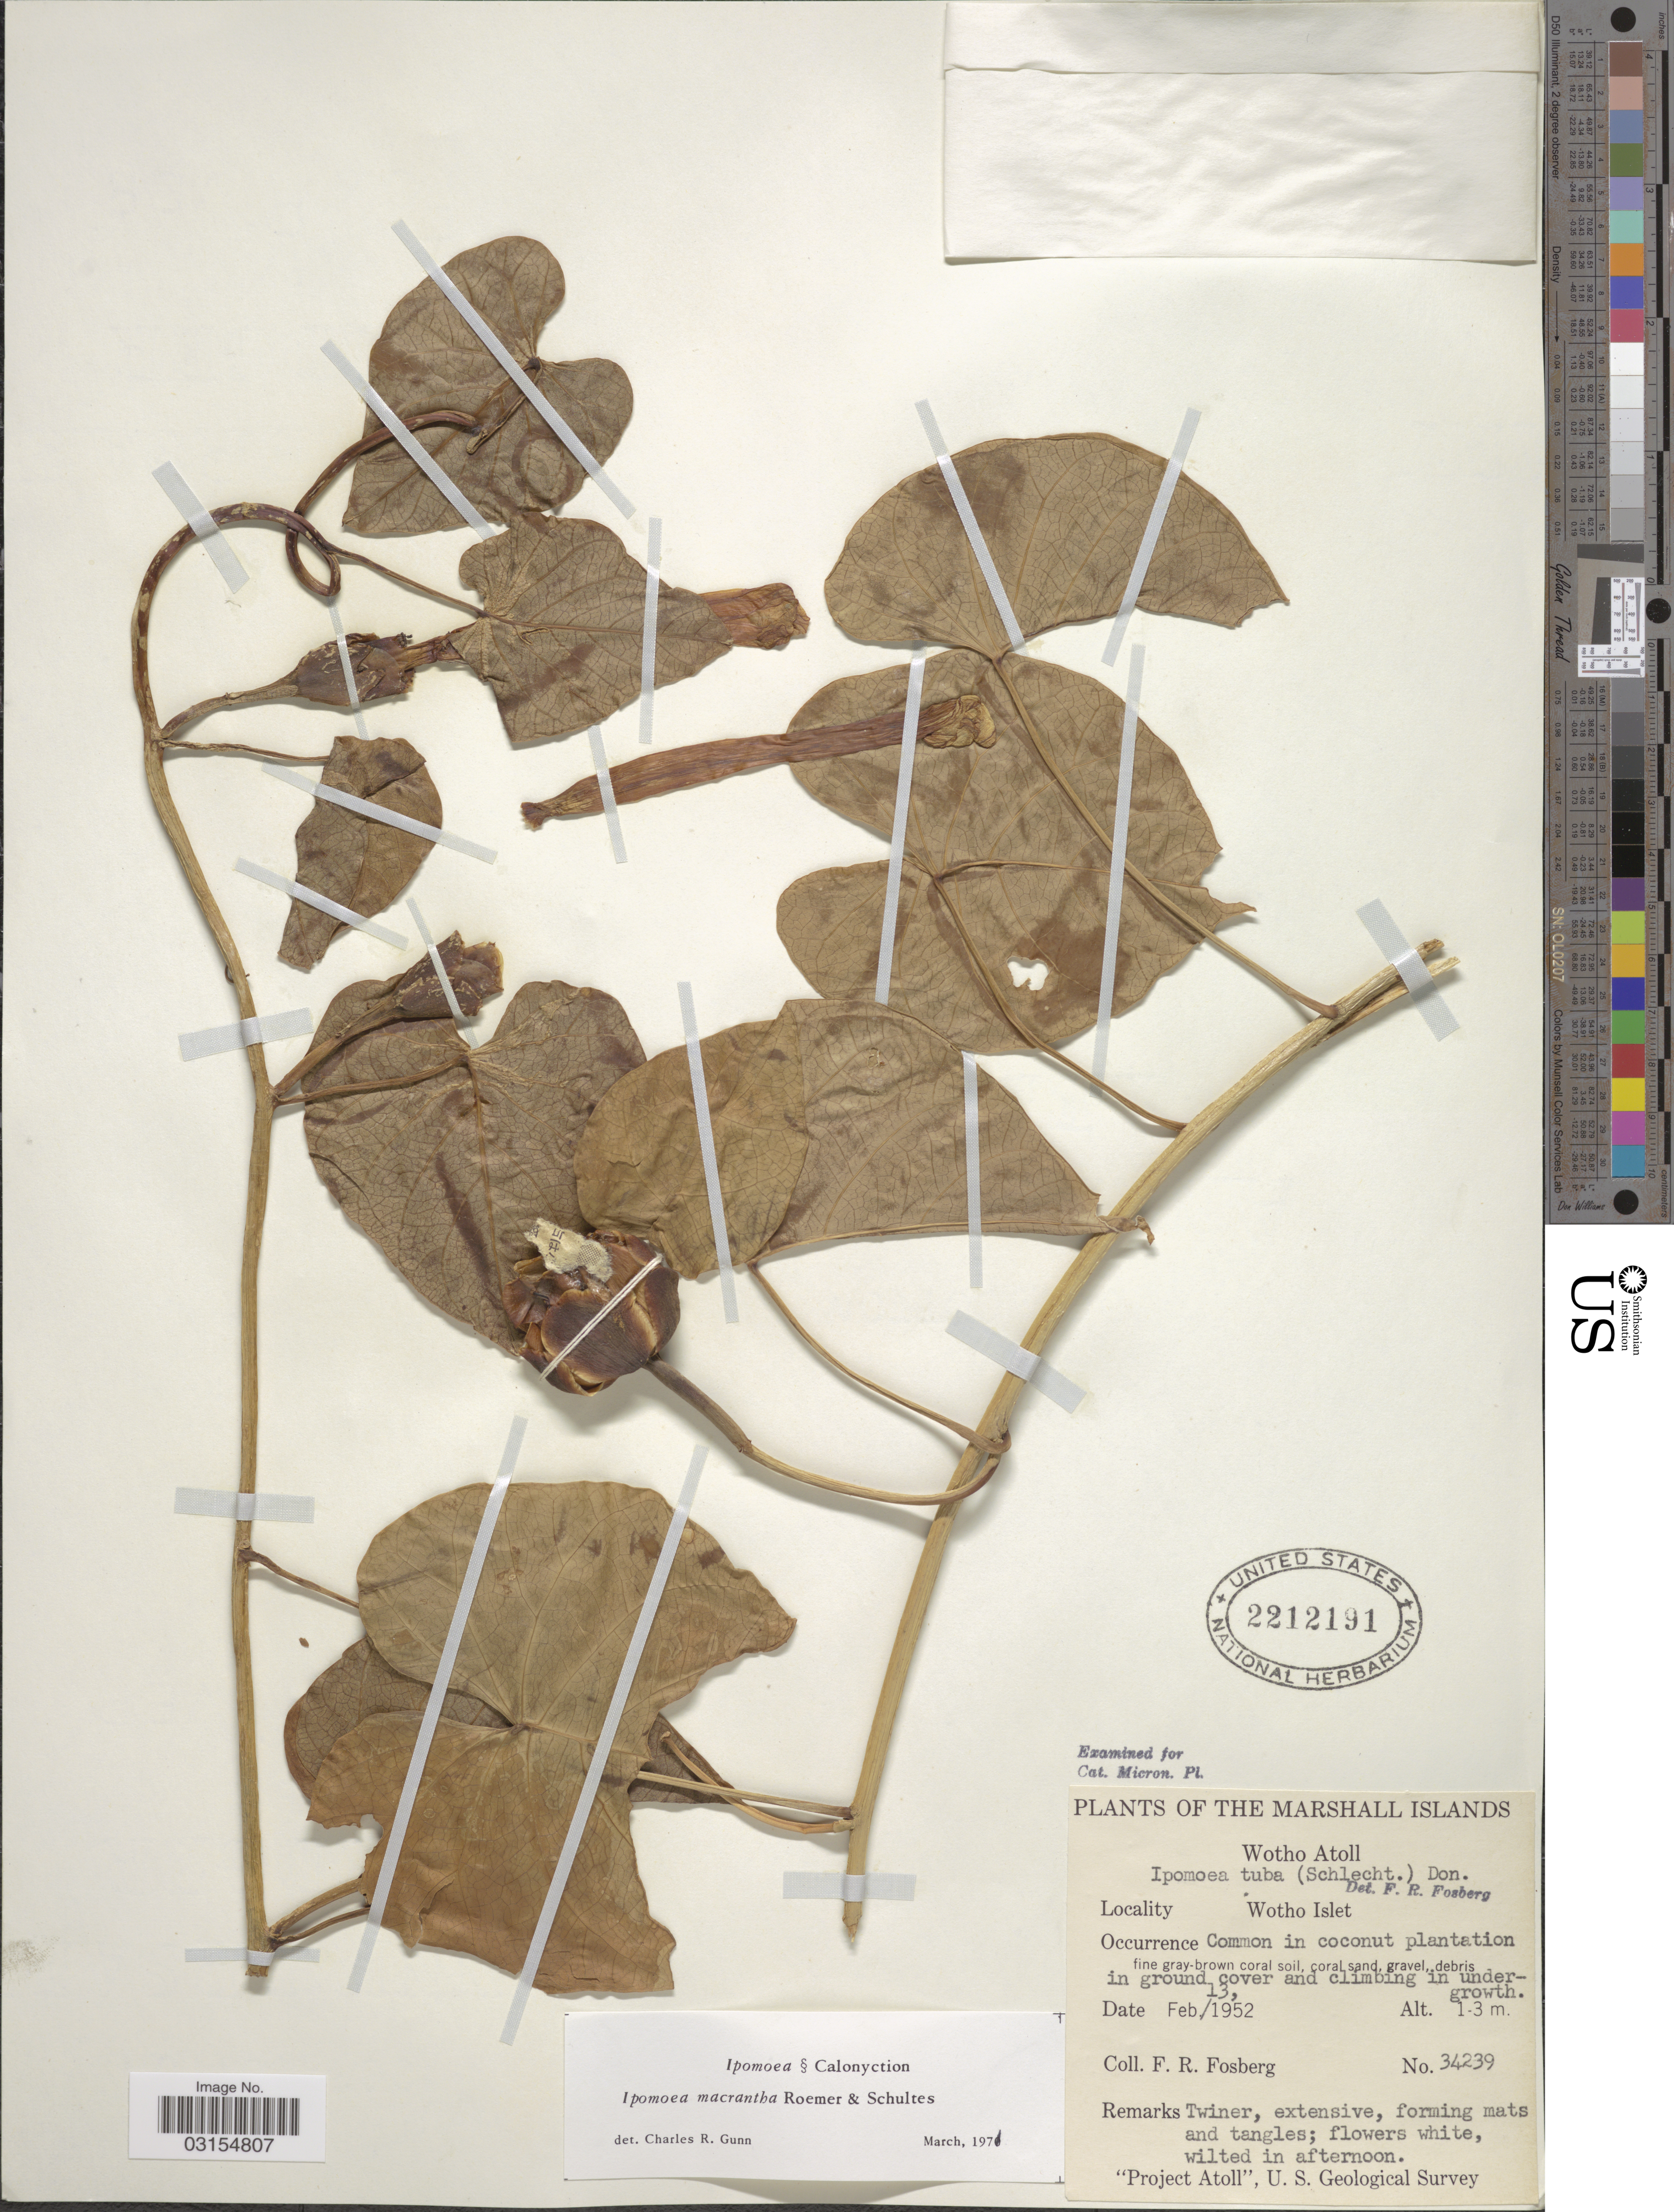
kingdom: Plantae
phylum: Tracheophyta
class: Magnoliopsida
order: Solanales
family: Convolvulaceae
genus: Ipomoea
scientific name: Ipomoea violacea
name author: L.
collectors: F. R. Fosberg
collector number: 34239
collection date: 1952-02-13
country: Marshall Islands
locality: Wotho Atoll, Wotho Islet.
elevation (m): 1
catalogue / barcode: US 2212191